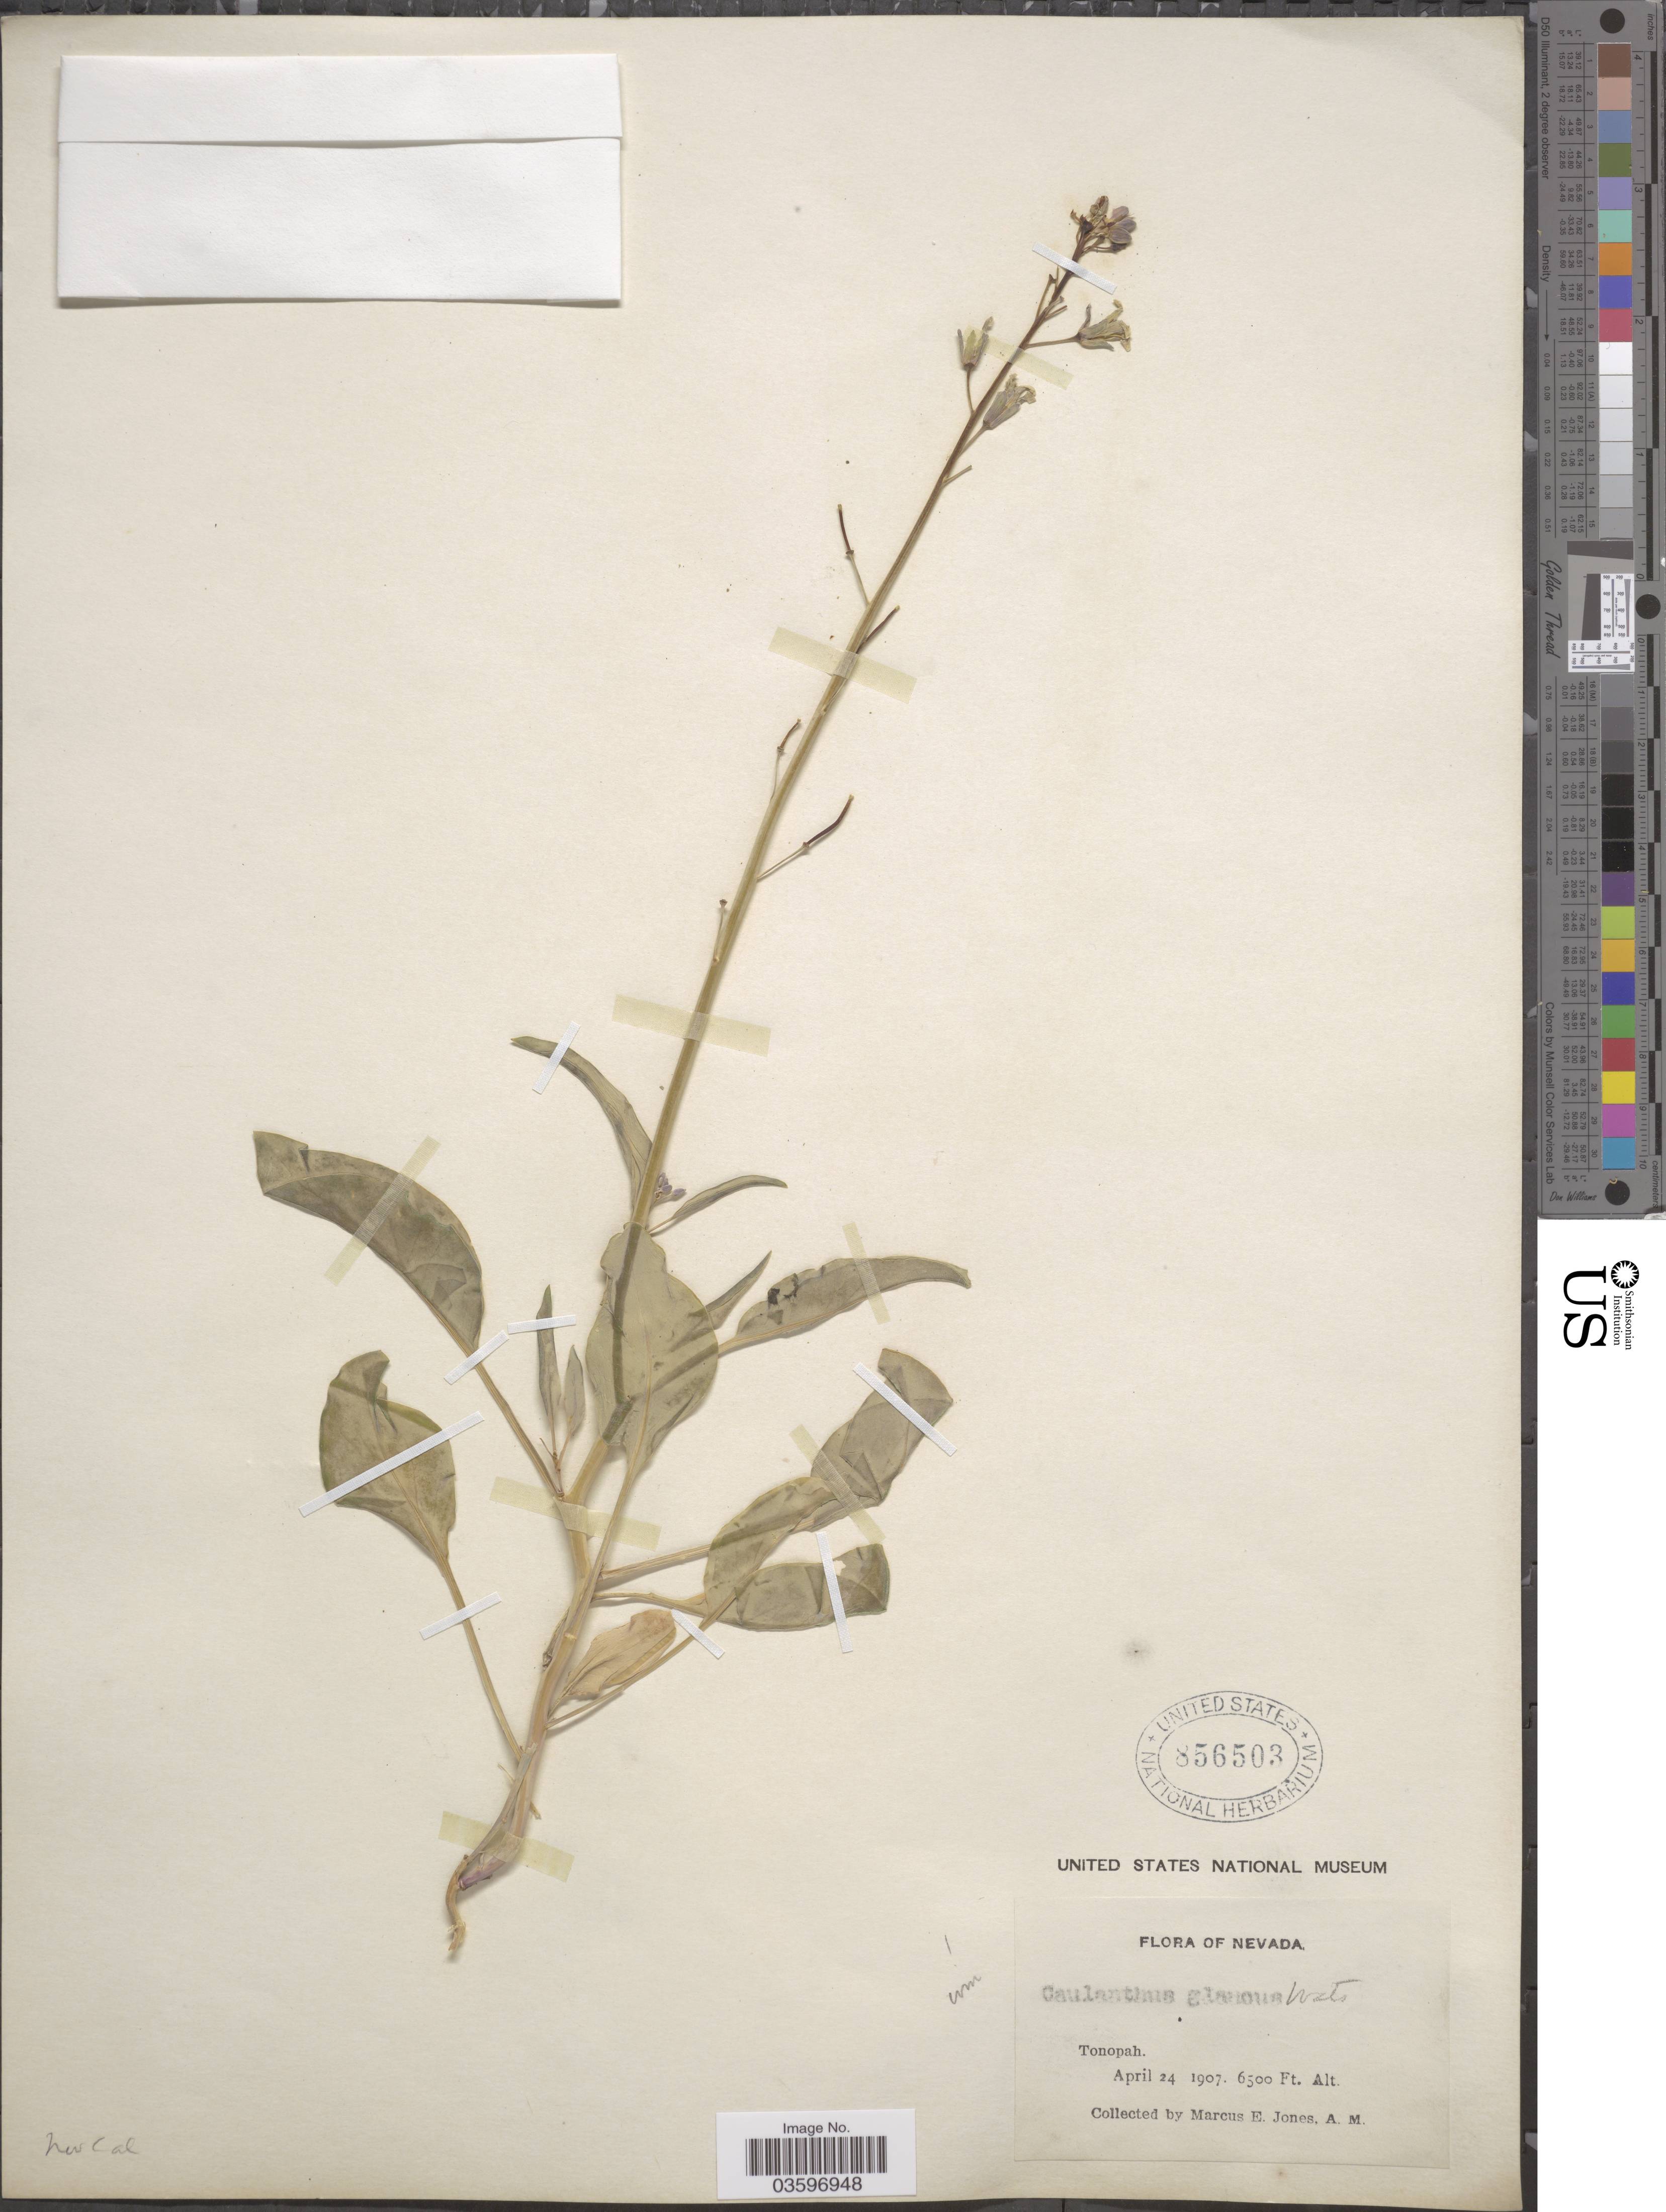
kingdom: Plantae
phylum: Tracheophyta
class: Magnoliopsida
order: Brassicales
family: Brassicaceae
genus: Caulanthus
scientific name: Caulanthus glaucus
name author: S. Watson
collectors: M. E. Jones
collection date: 1907-04-24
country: United States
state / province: Nevada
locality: Tonopah.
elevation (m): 1981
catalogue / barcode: US 856503